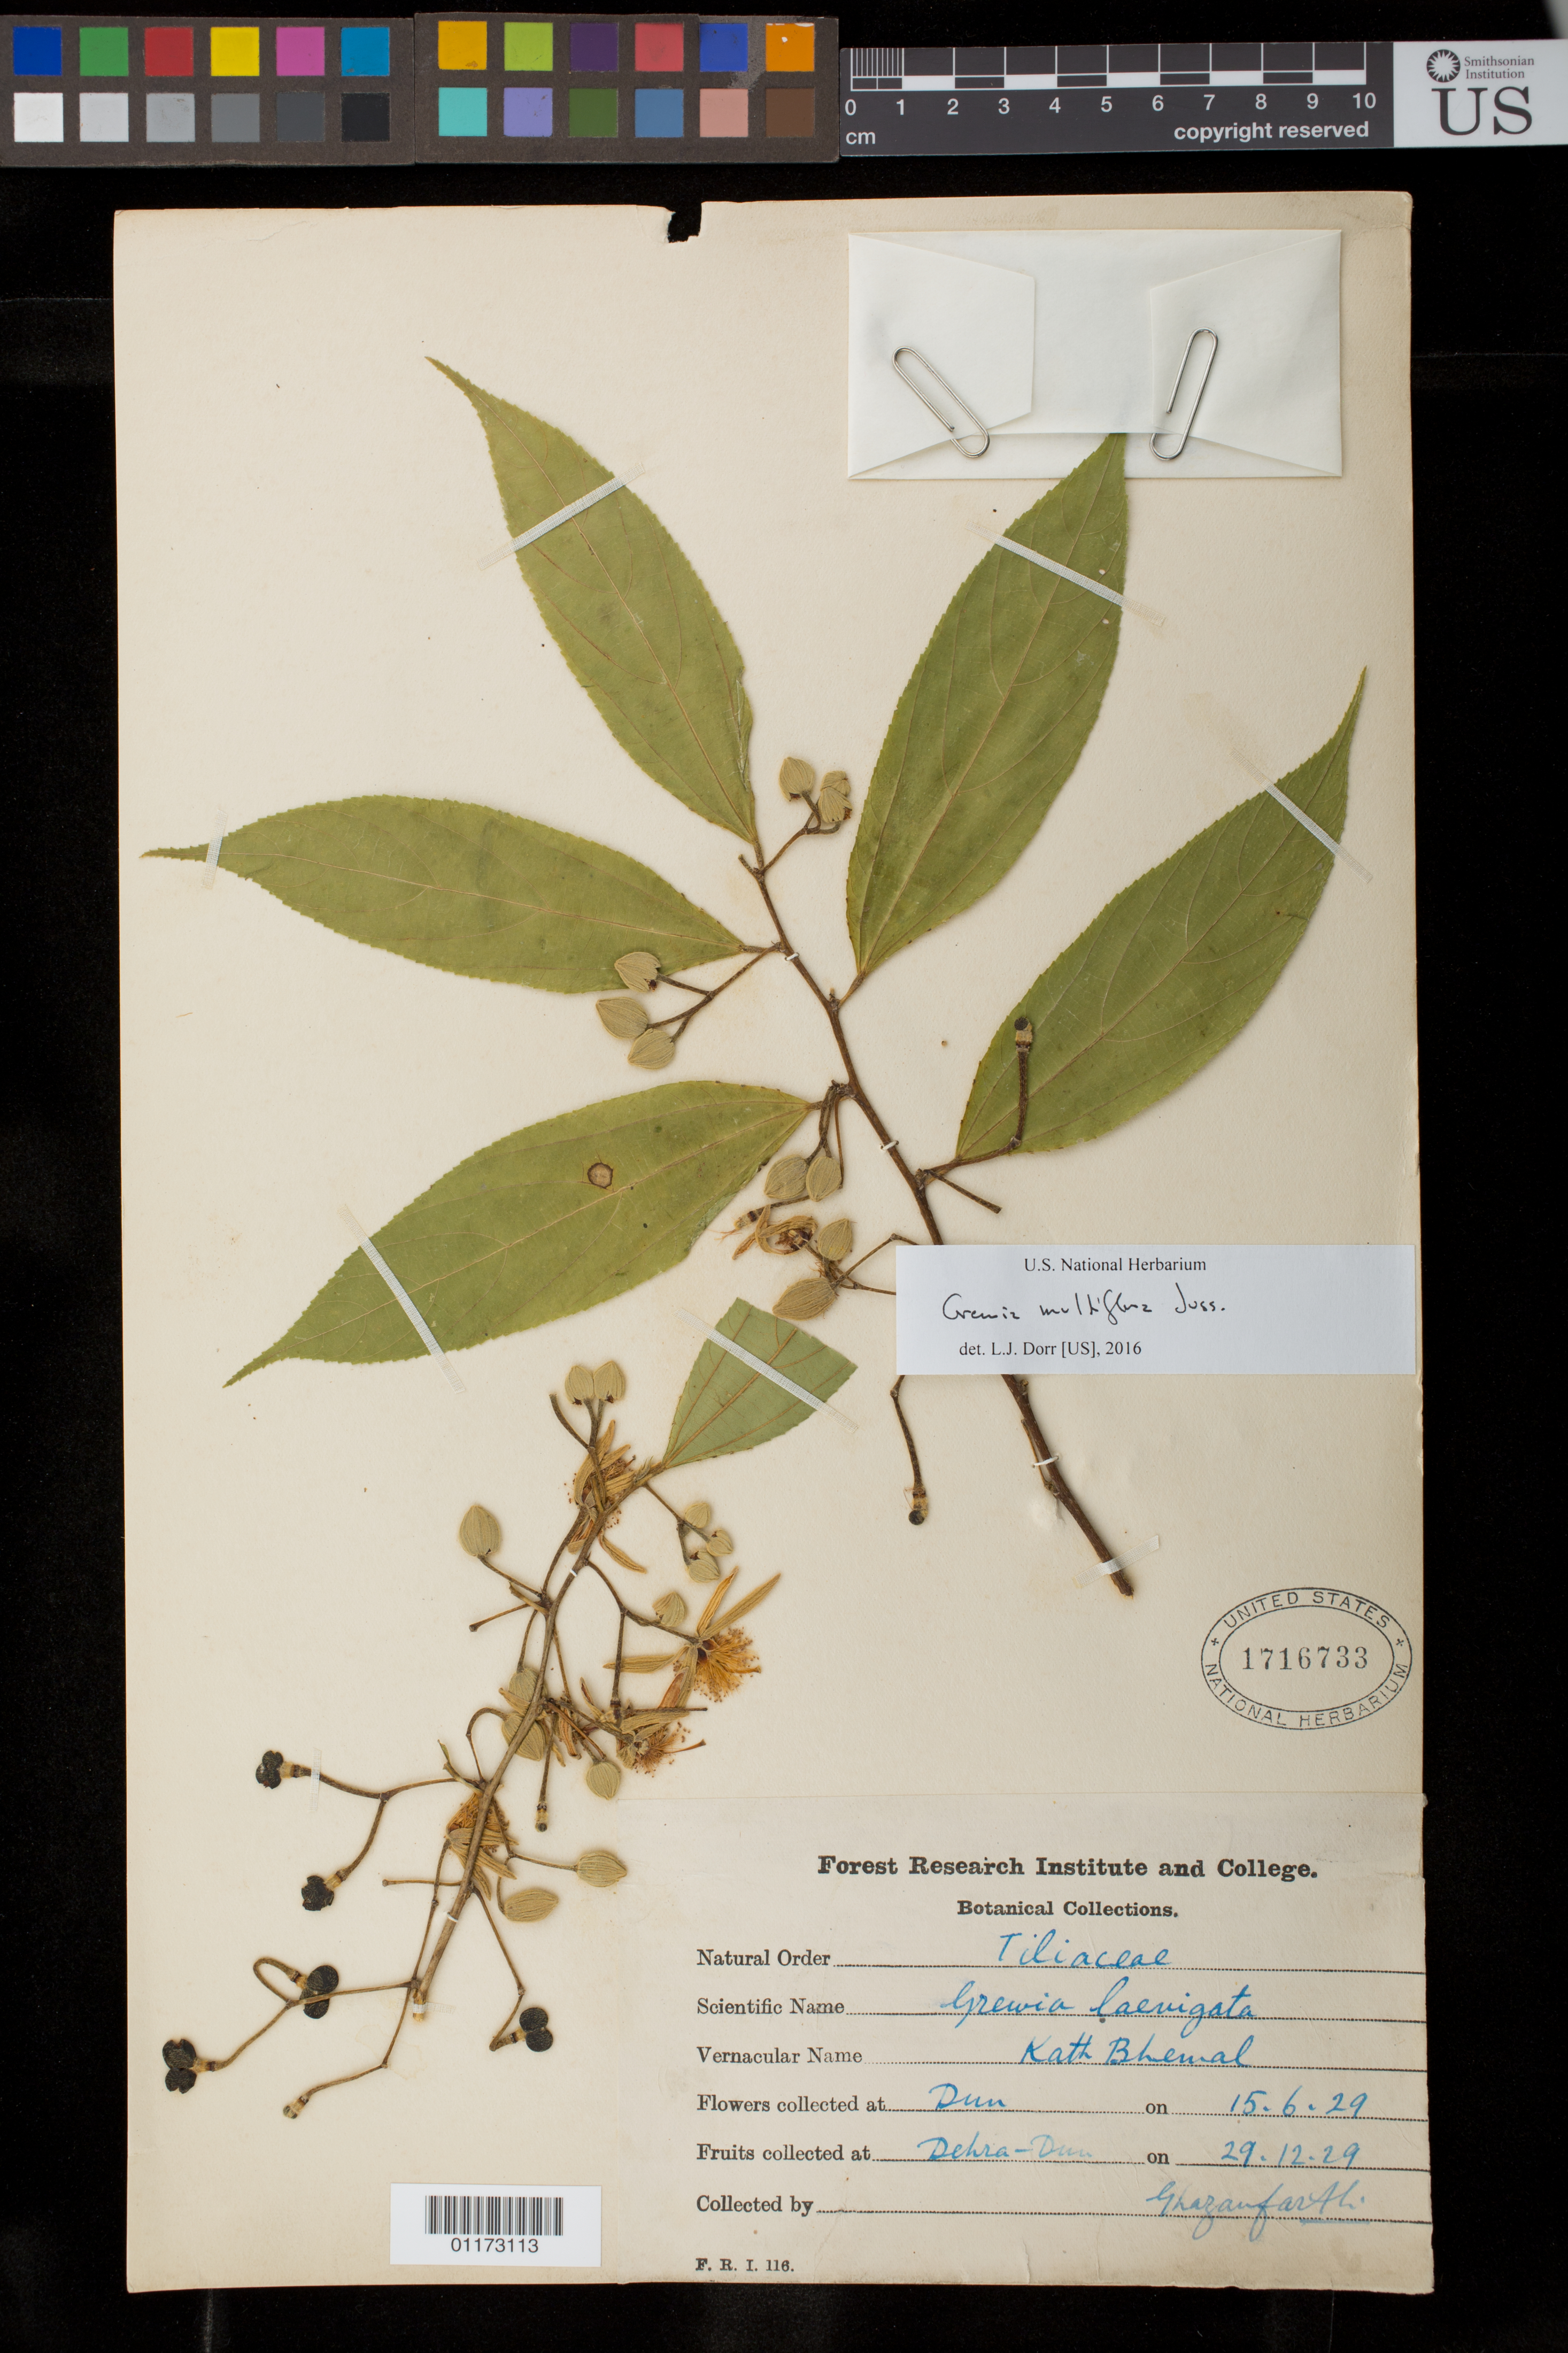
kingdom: Plantae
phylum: Tracheophyta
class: Magnoliopsida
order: Malvales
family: Malvaceae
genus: Grewia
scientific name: Grewia multiflora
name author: Juss.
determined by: Dorr, L. J., (BOT), Smithsonian Institution - National Museum of Natural History (UNITED STATES)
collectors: -. Ghazanfarth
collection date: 1929-06-15/1929-12-29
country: India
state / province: Uttarakhand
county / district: Dehradun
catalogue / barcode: US 1716733